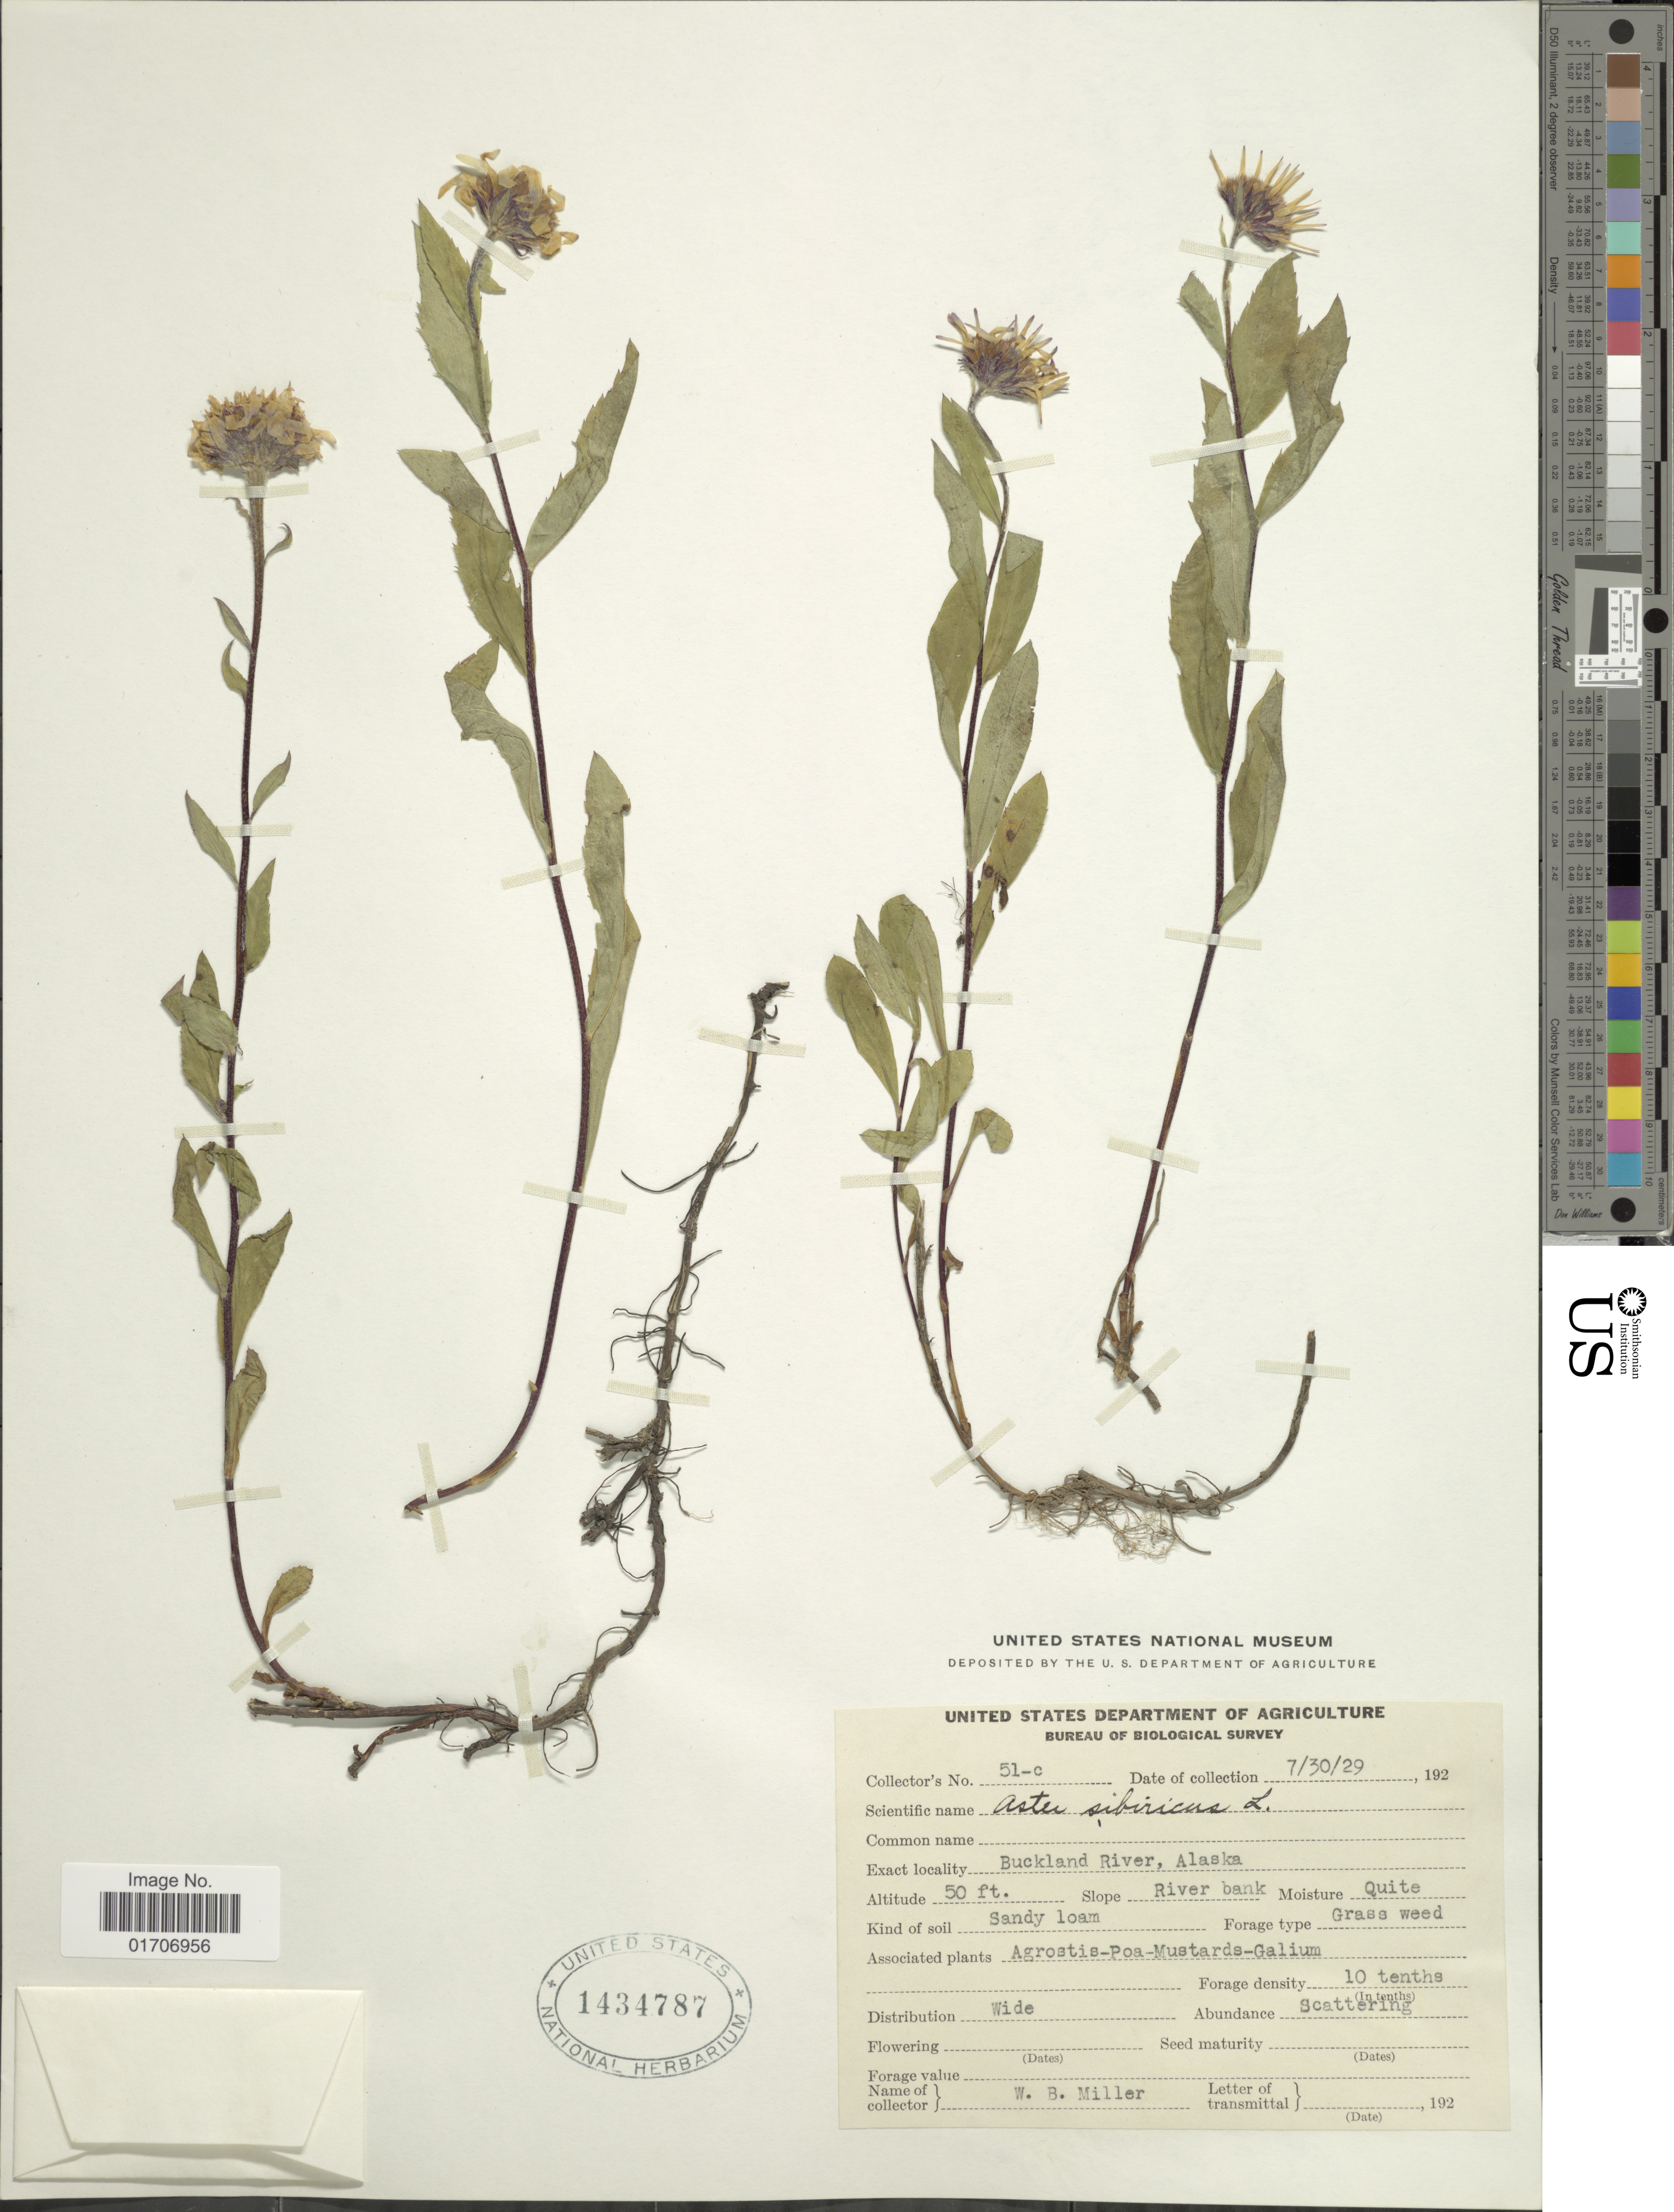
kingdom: Plantae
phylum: Tracheophyta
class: Magnoliopsida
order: Asterales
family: Asteraceae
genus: Eurybia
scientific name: Eurybia sibirica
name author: (L.) G.L. Nesom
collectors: W. Miller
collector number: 51-c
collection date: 1929-07-30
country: United States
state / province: Alaska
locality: Buckland River, Alaska.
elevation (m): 15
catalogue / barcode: US 1434787